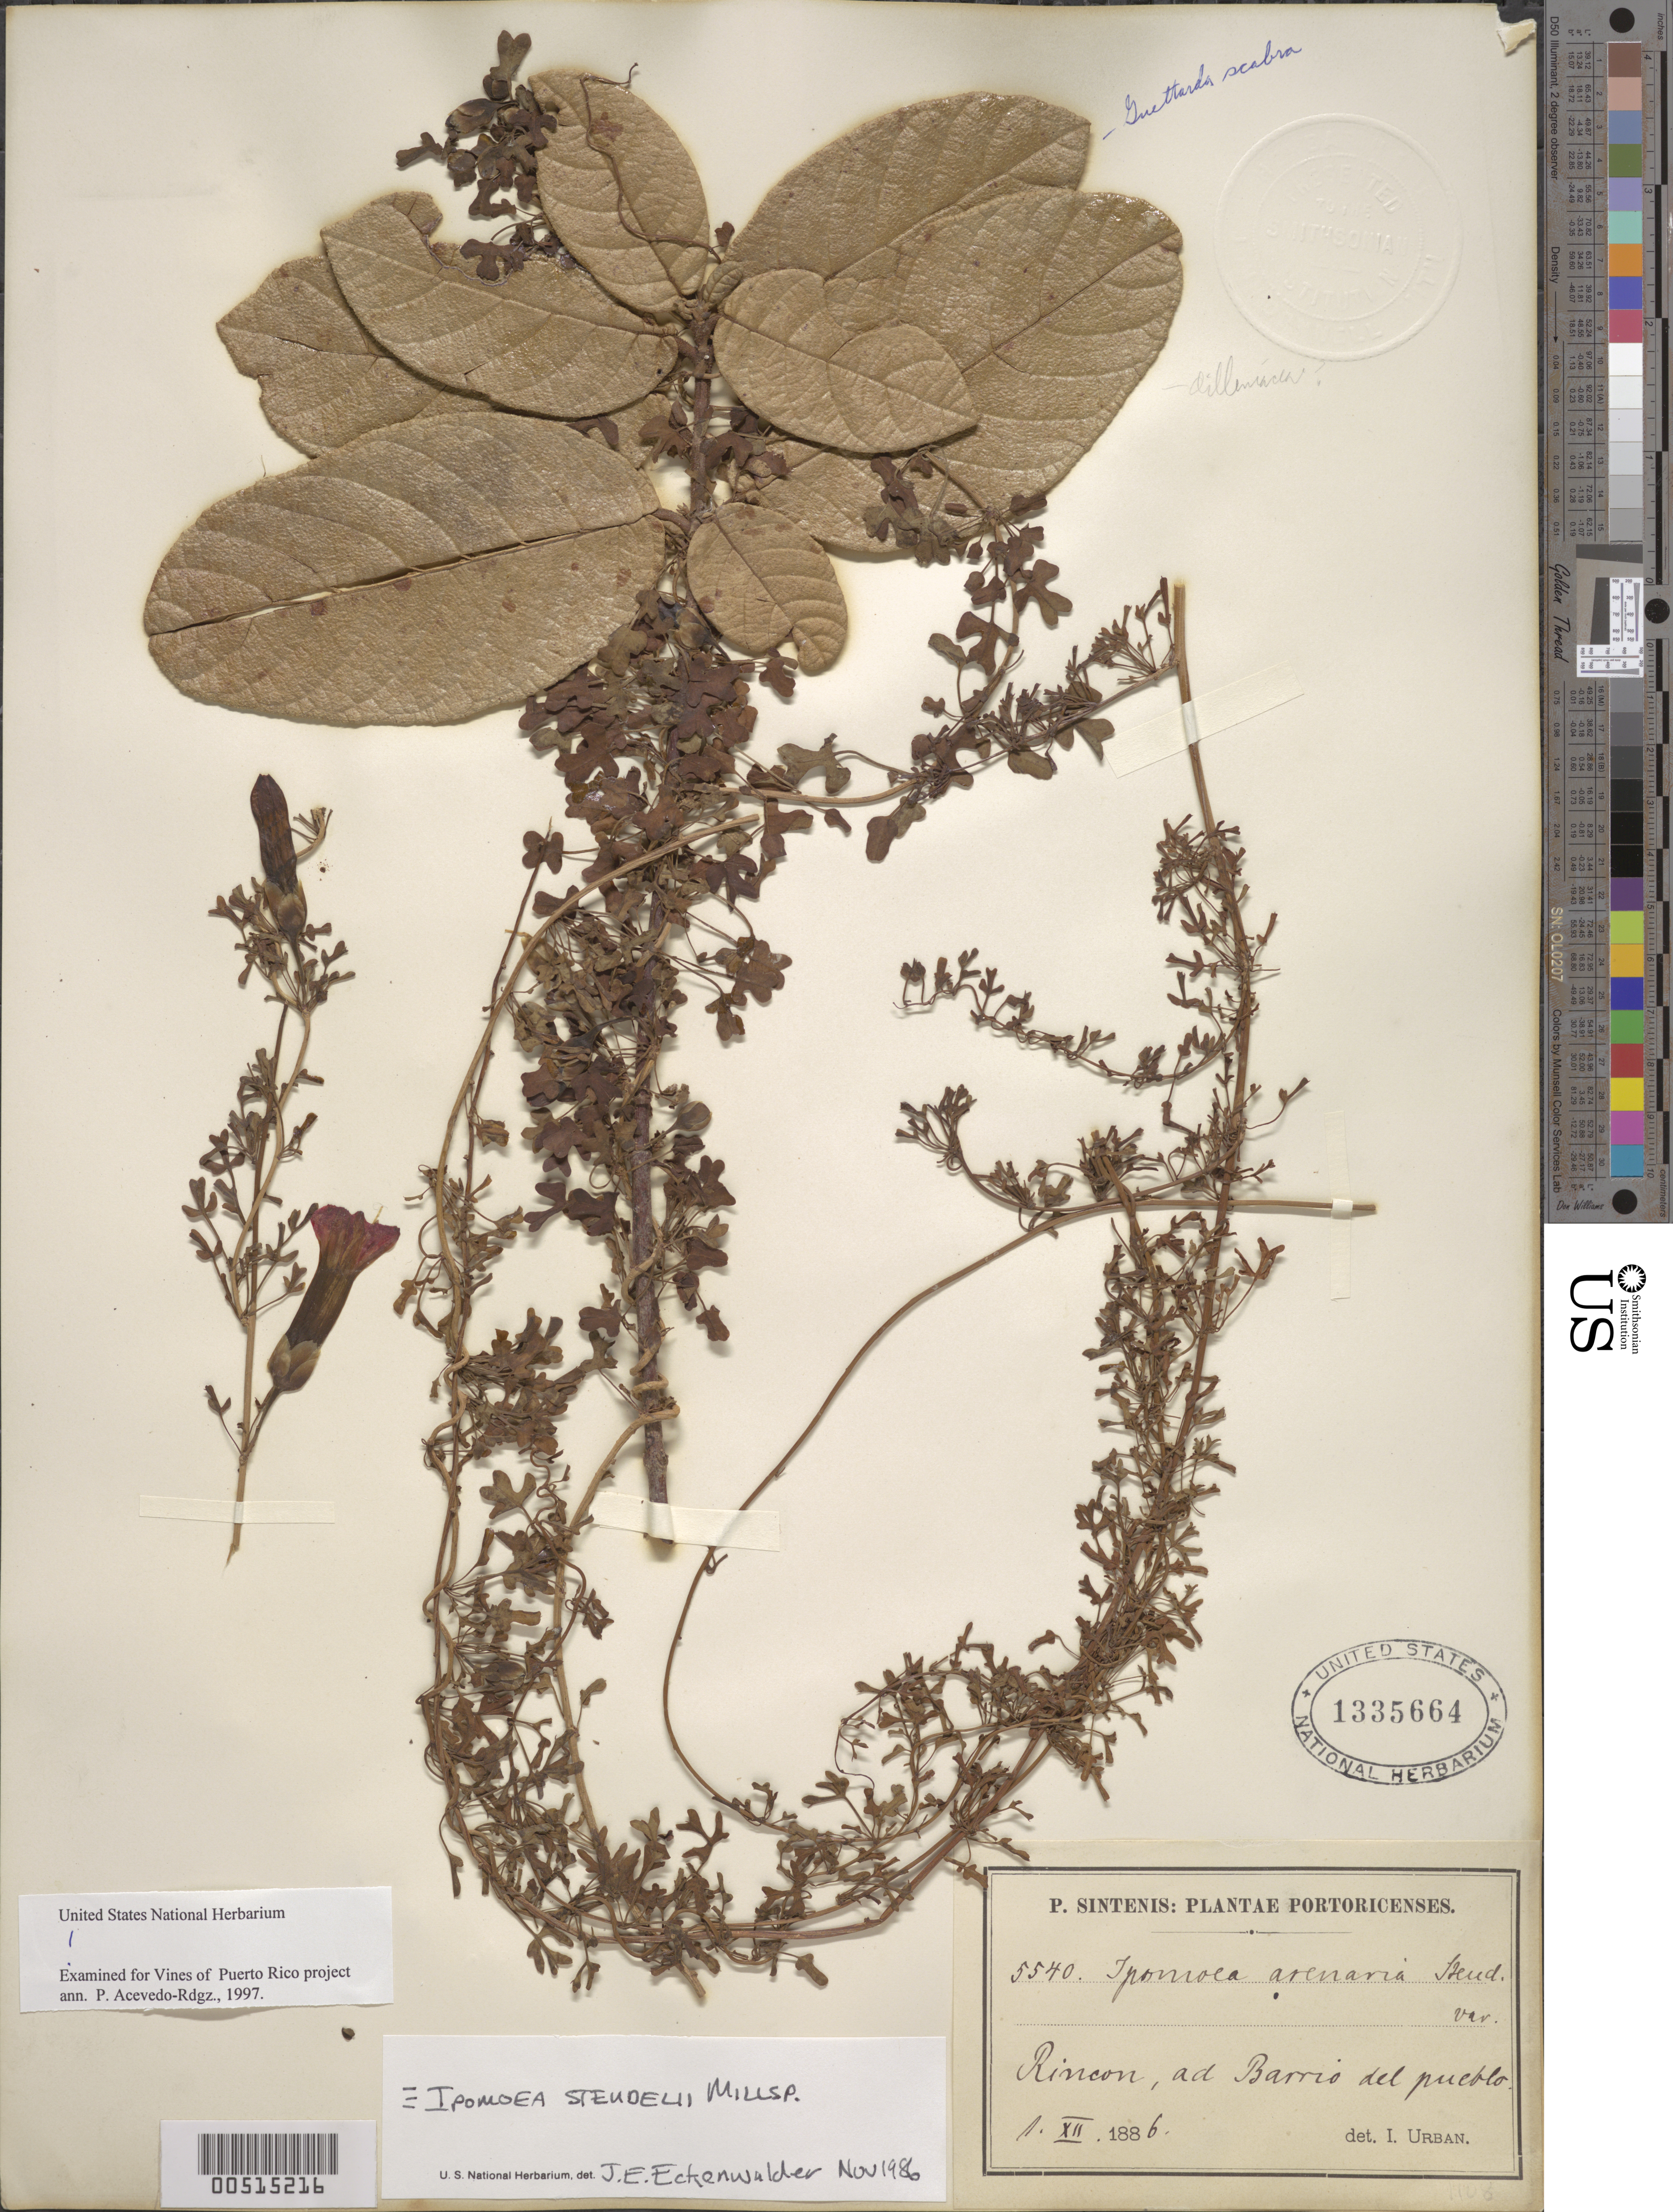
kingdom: Plantae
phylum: Tracheophyta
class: Magnoliopsida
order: Solanales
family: Convolvulaceae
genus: Ipomoea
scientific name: Ipomoea steudelii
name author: Millsp.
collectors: P. Sintenis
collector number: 5540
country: Puerto Rico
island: Greater Antilles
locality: Rincon, ad Barrio del pueblo.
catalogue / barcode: US 1335664